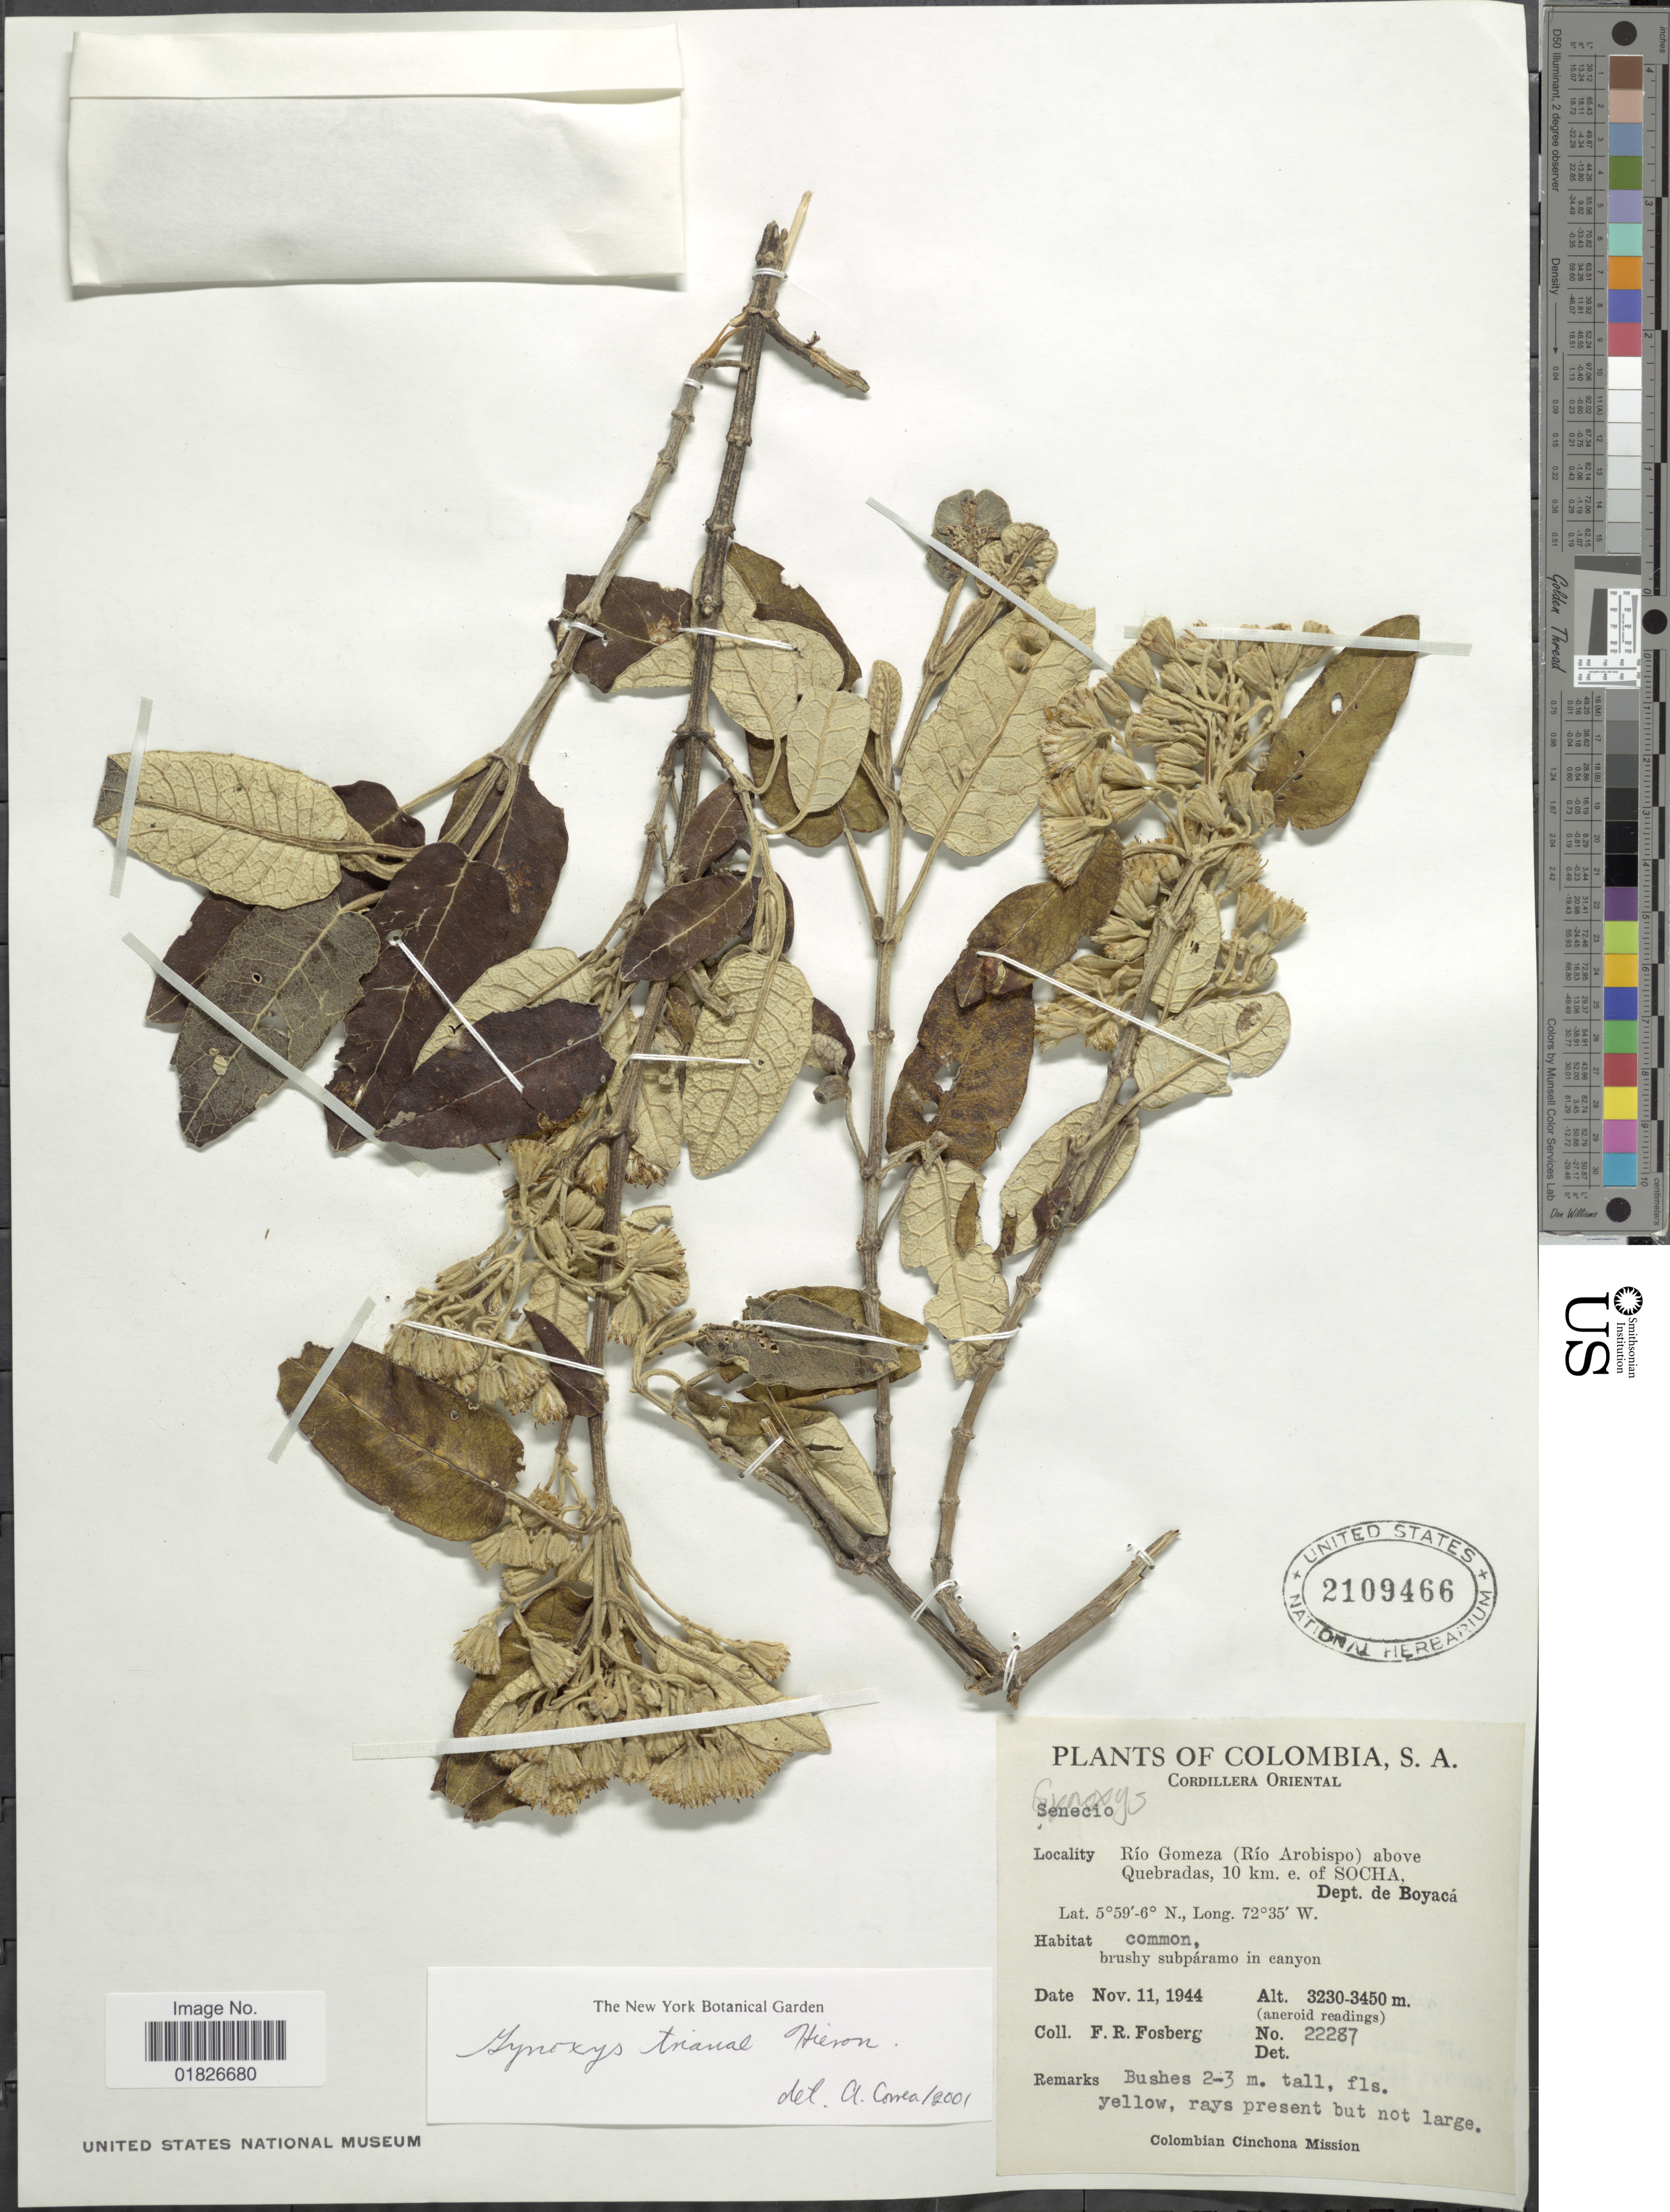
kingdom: Plantae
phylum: Tracheophyta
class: Magnoliopsida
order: Asterales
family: Asteraceae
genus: Gynoxys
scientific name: Gynoxys trianae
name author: Hieron.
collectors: F. R. Fosberg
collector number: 22287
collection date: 1944-11-11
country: Colombia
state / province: Boyacá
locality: Cordillera Oriental, Rio Gomeza (Rio Arobispo) above Quebradas, 10 km e. of Socha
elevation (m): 3230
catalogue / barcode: US 2109466